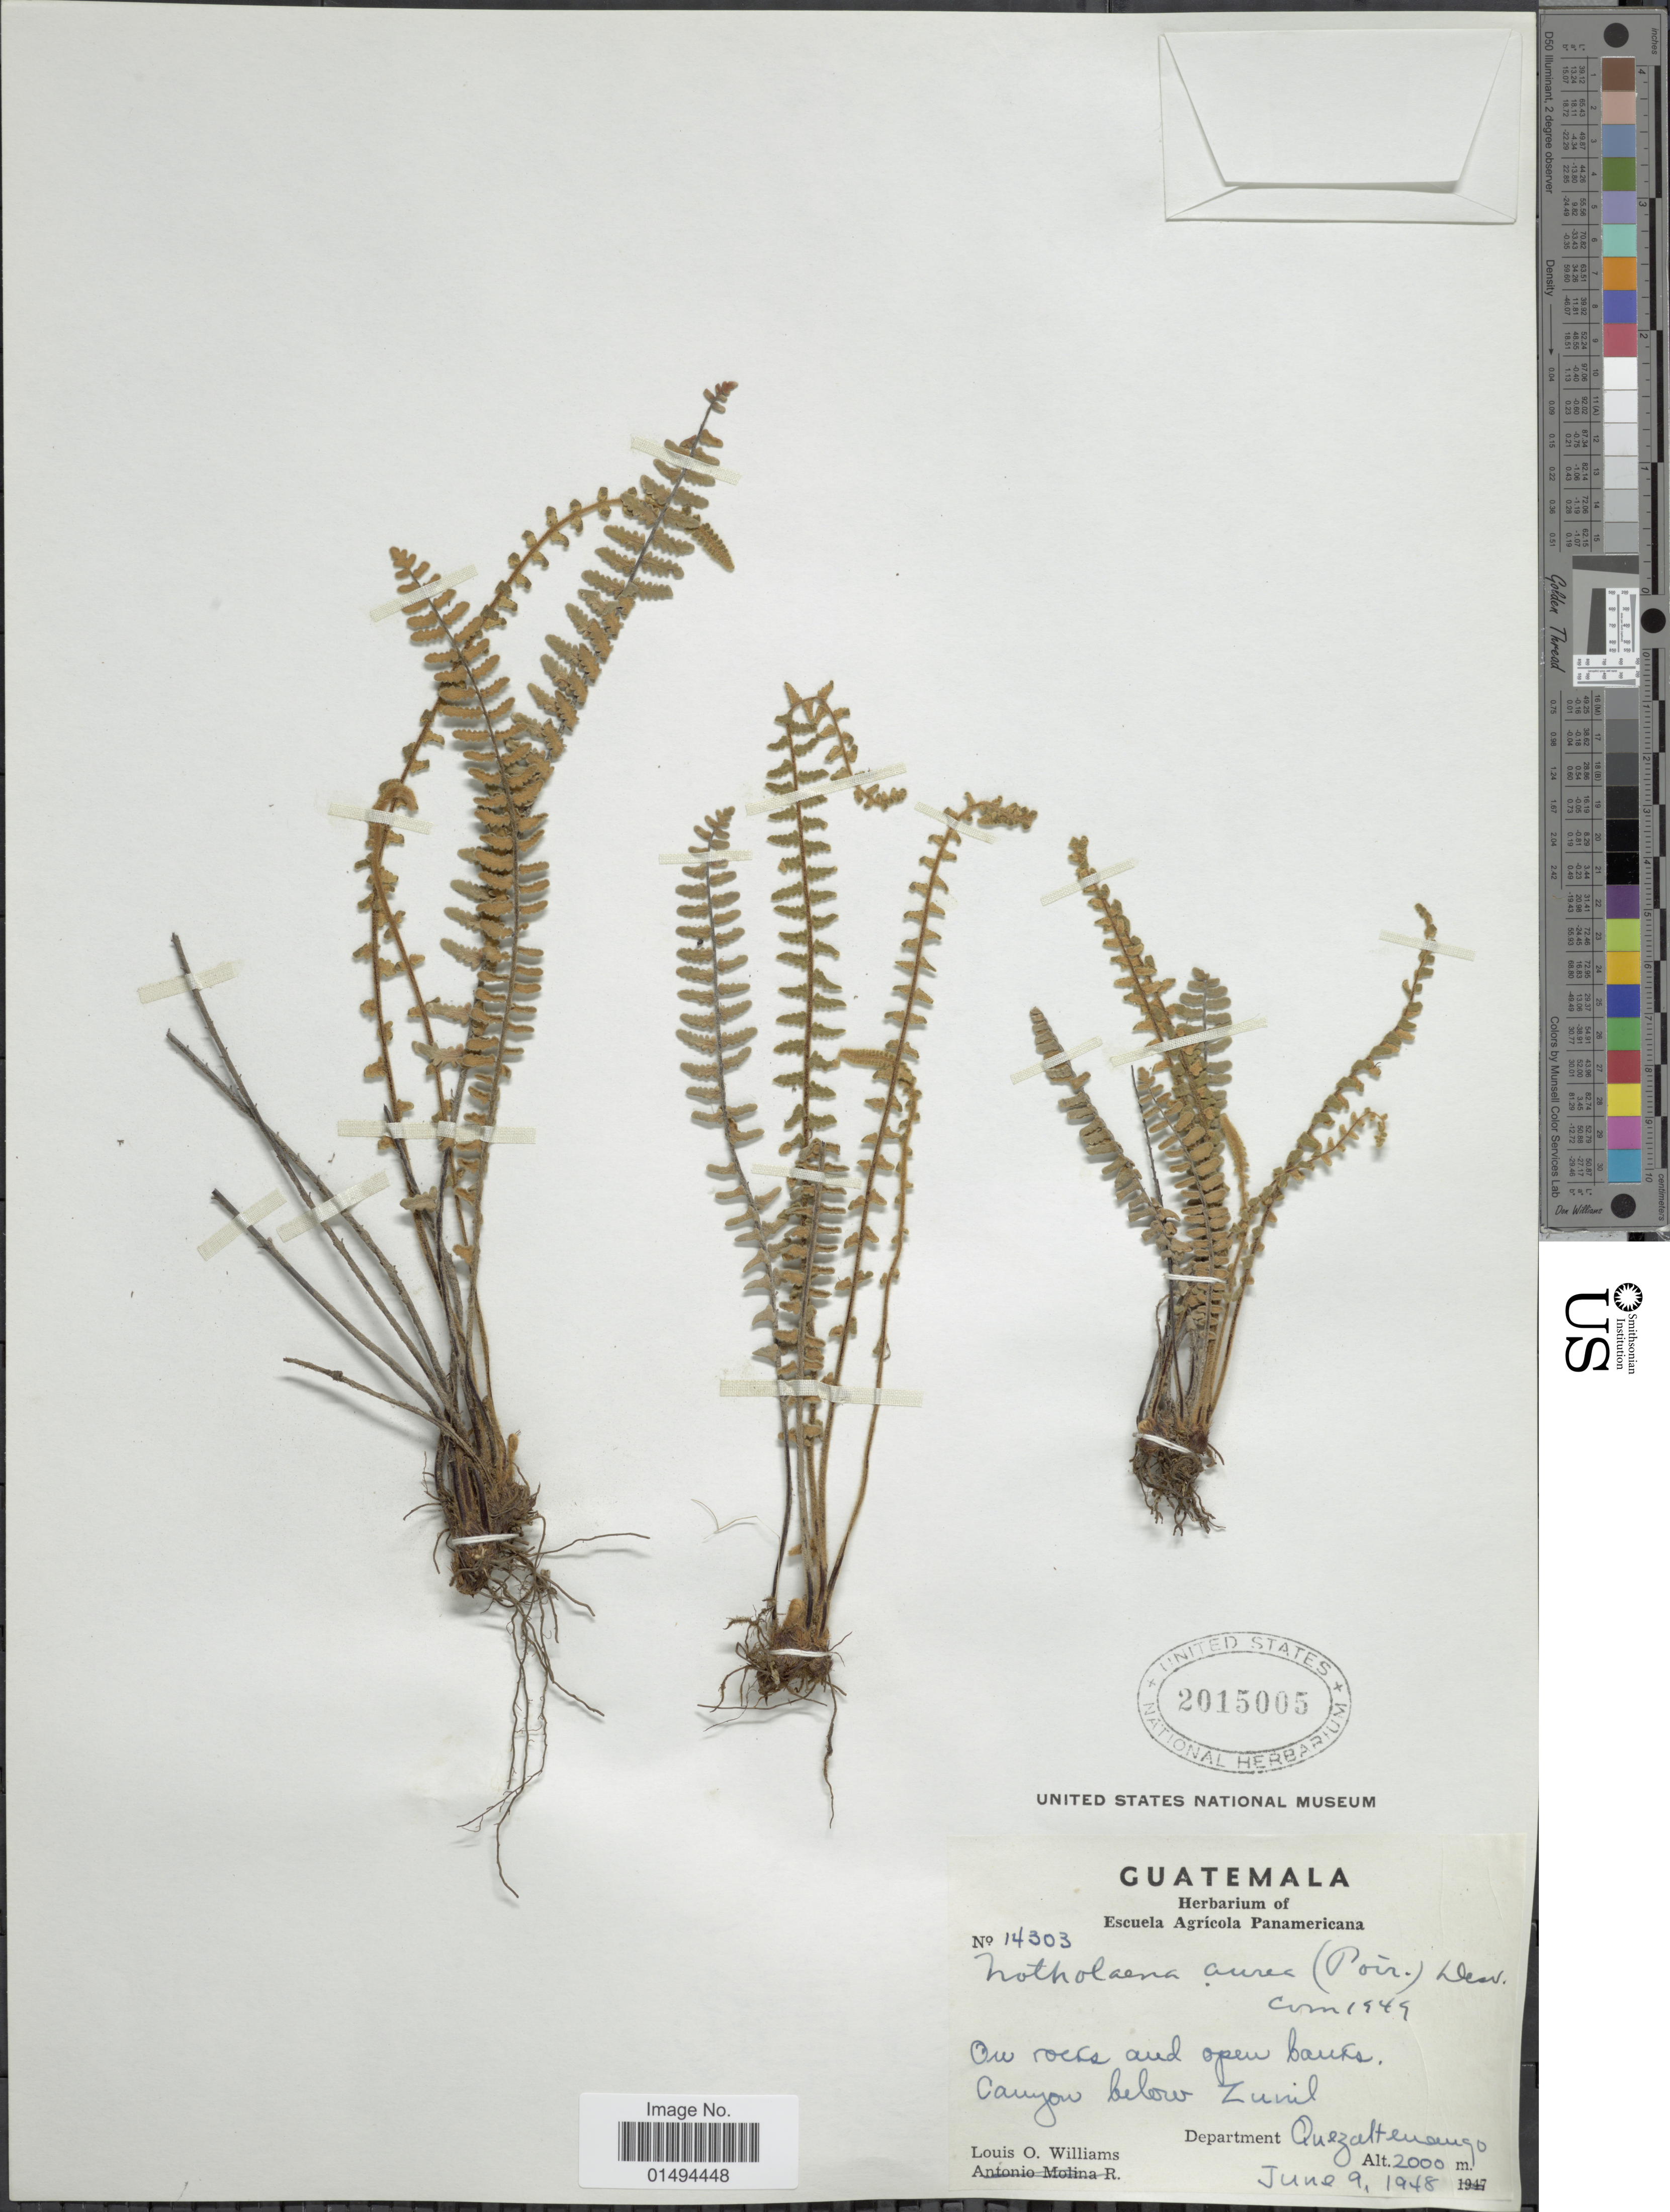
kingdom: Plantae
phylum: Tracheophyta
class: Polypodiopsida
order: Polypodiales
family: Pteridaceae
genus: Myriopteris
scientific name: Myriopteris aurea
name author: (Poir.) Grusz & Windham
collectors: L. O. Williams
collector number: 14303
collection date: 1948-06-09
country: Guatemala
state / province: Quetzaltenango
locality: Carryon below zunil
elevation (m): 2000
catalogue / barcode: US 2015005